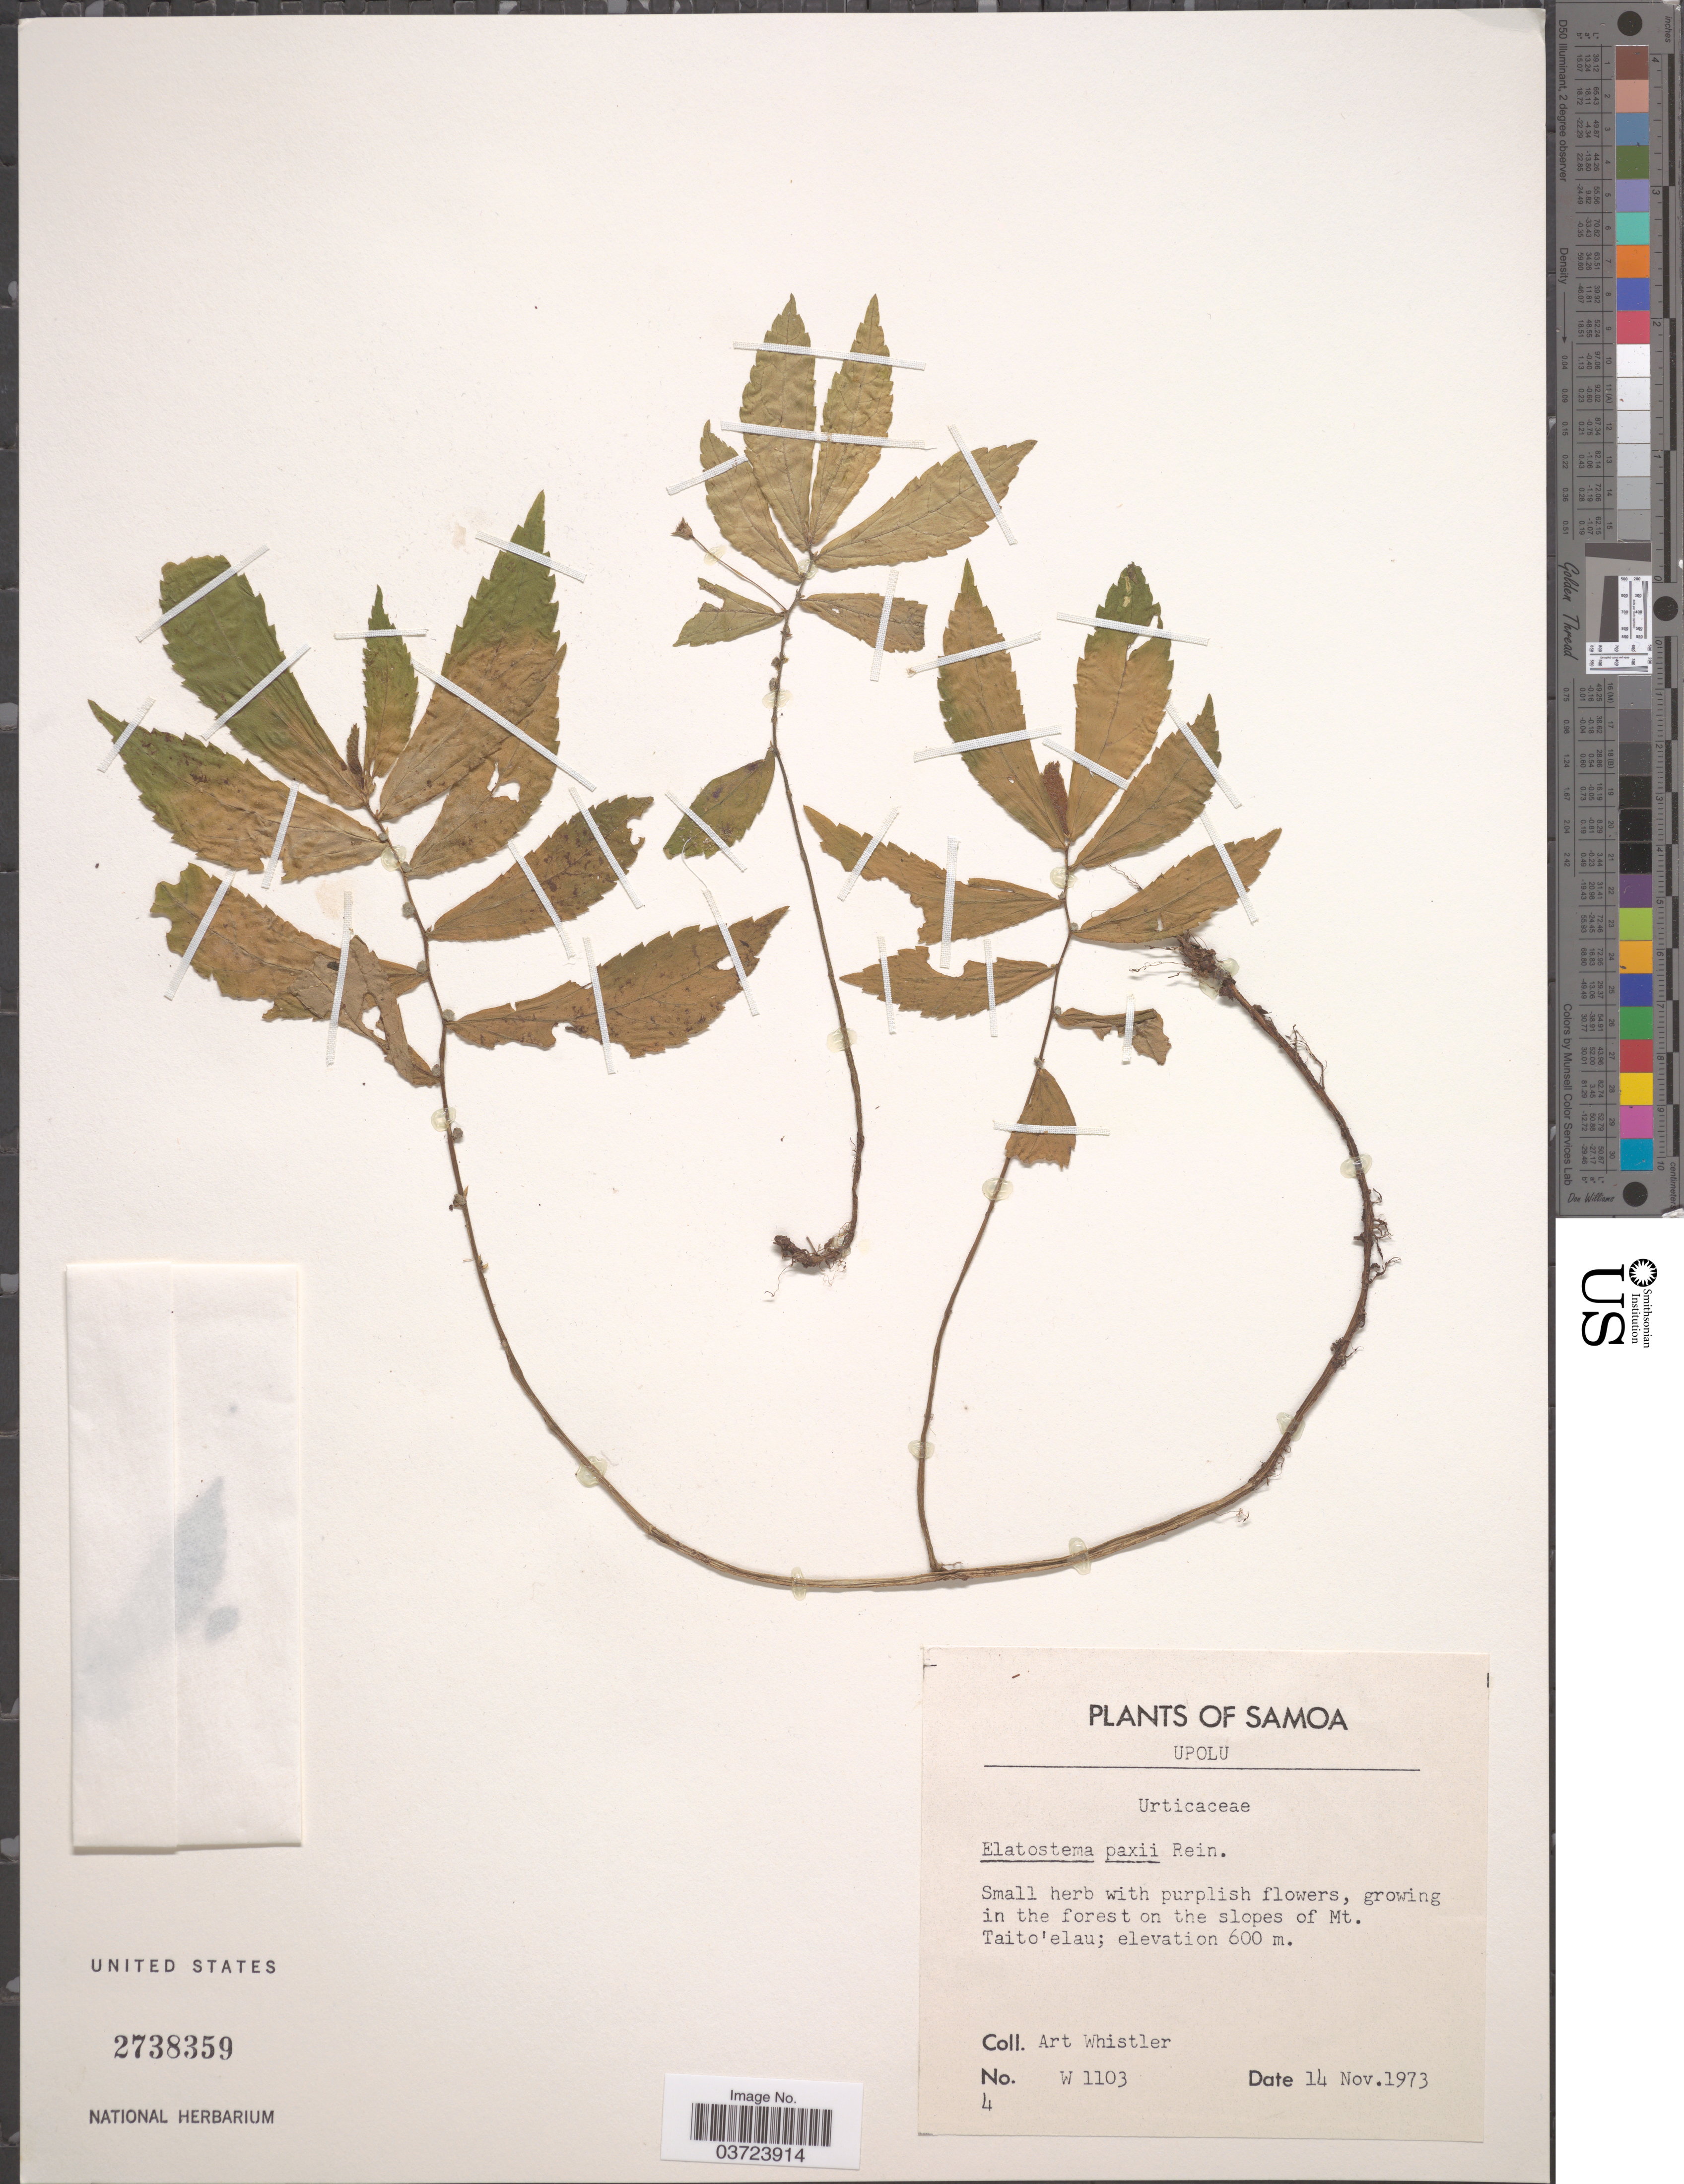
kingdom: Plantae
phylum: Tracheophyta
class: Magnoliopsida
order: Rosales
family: Urticaceae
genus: Elatostema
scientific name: Elatostema paxii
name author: Reinecke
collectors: A. Whistler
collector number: W1103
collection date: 1973-11-14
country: Samoa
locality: Samoa. Upolu. In the forest on the slopes of Mt. Taito'elau.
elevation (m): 600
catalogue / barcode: US 2738359